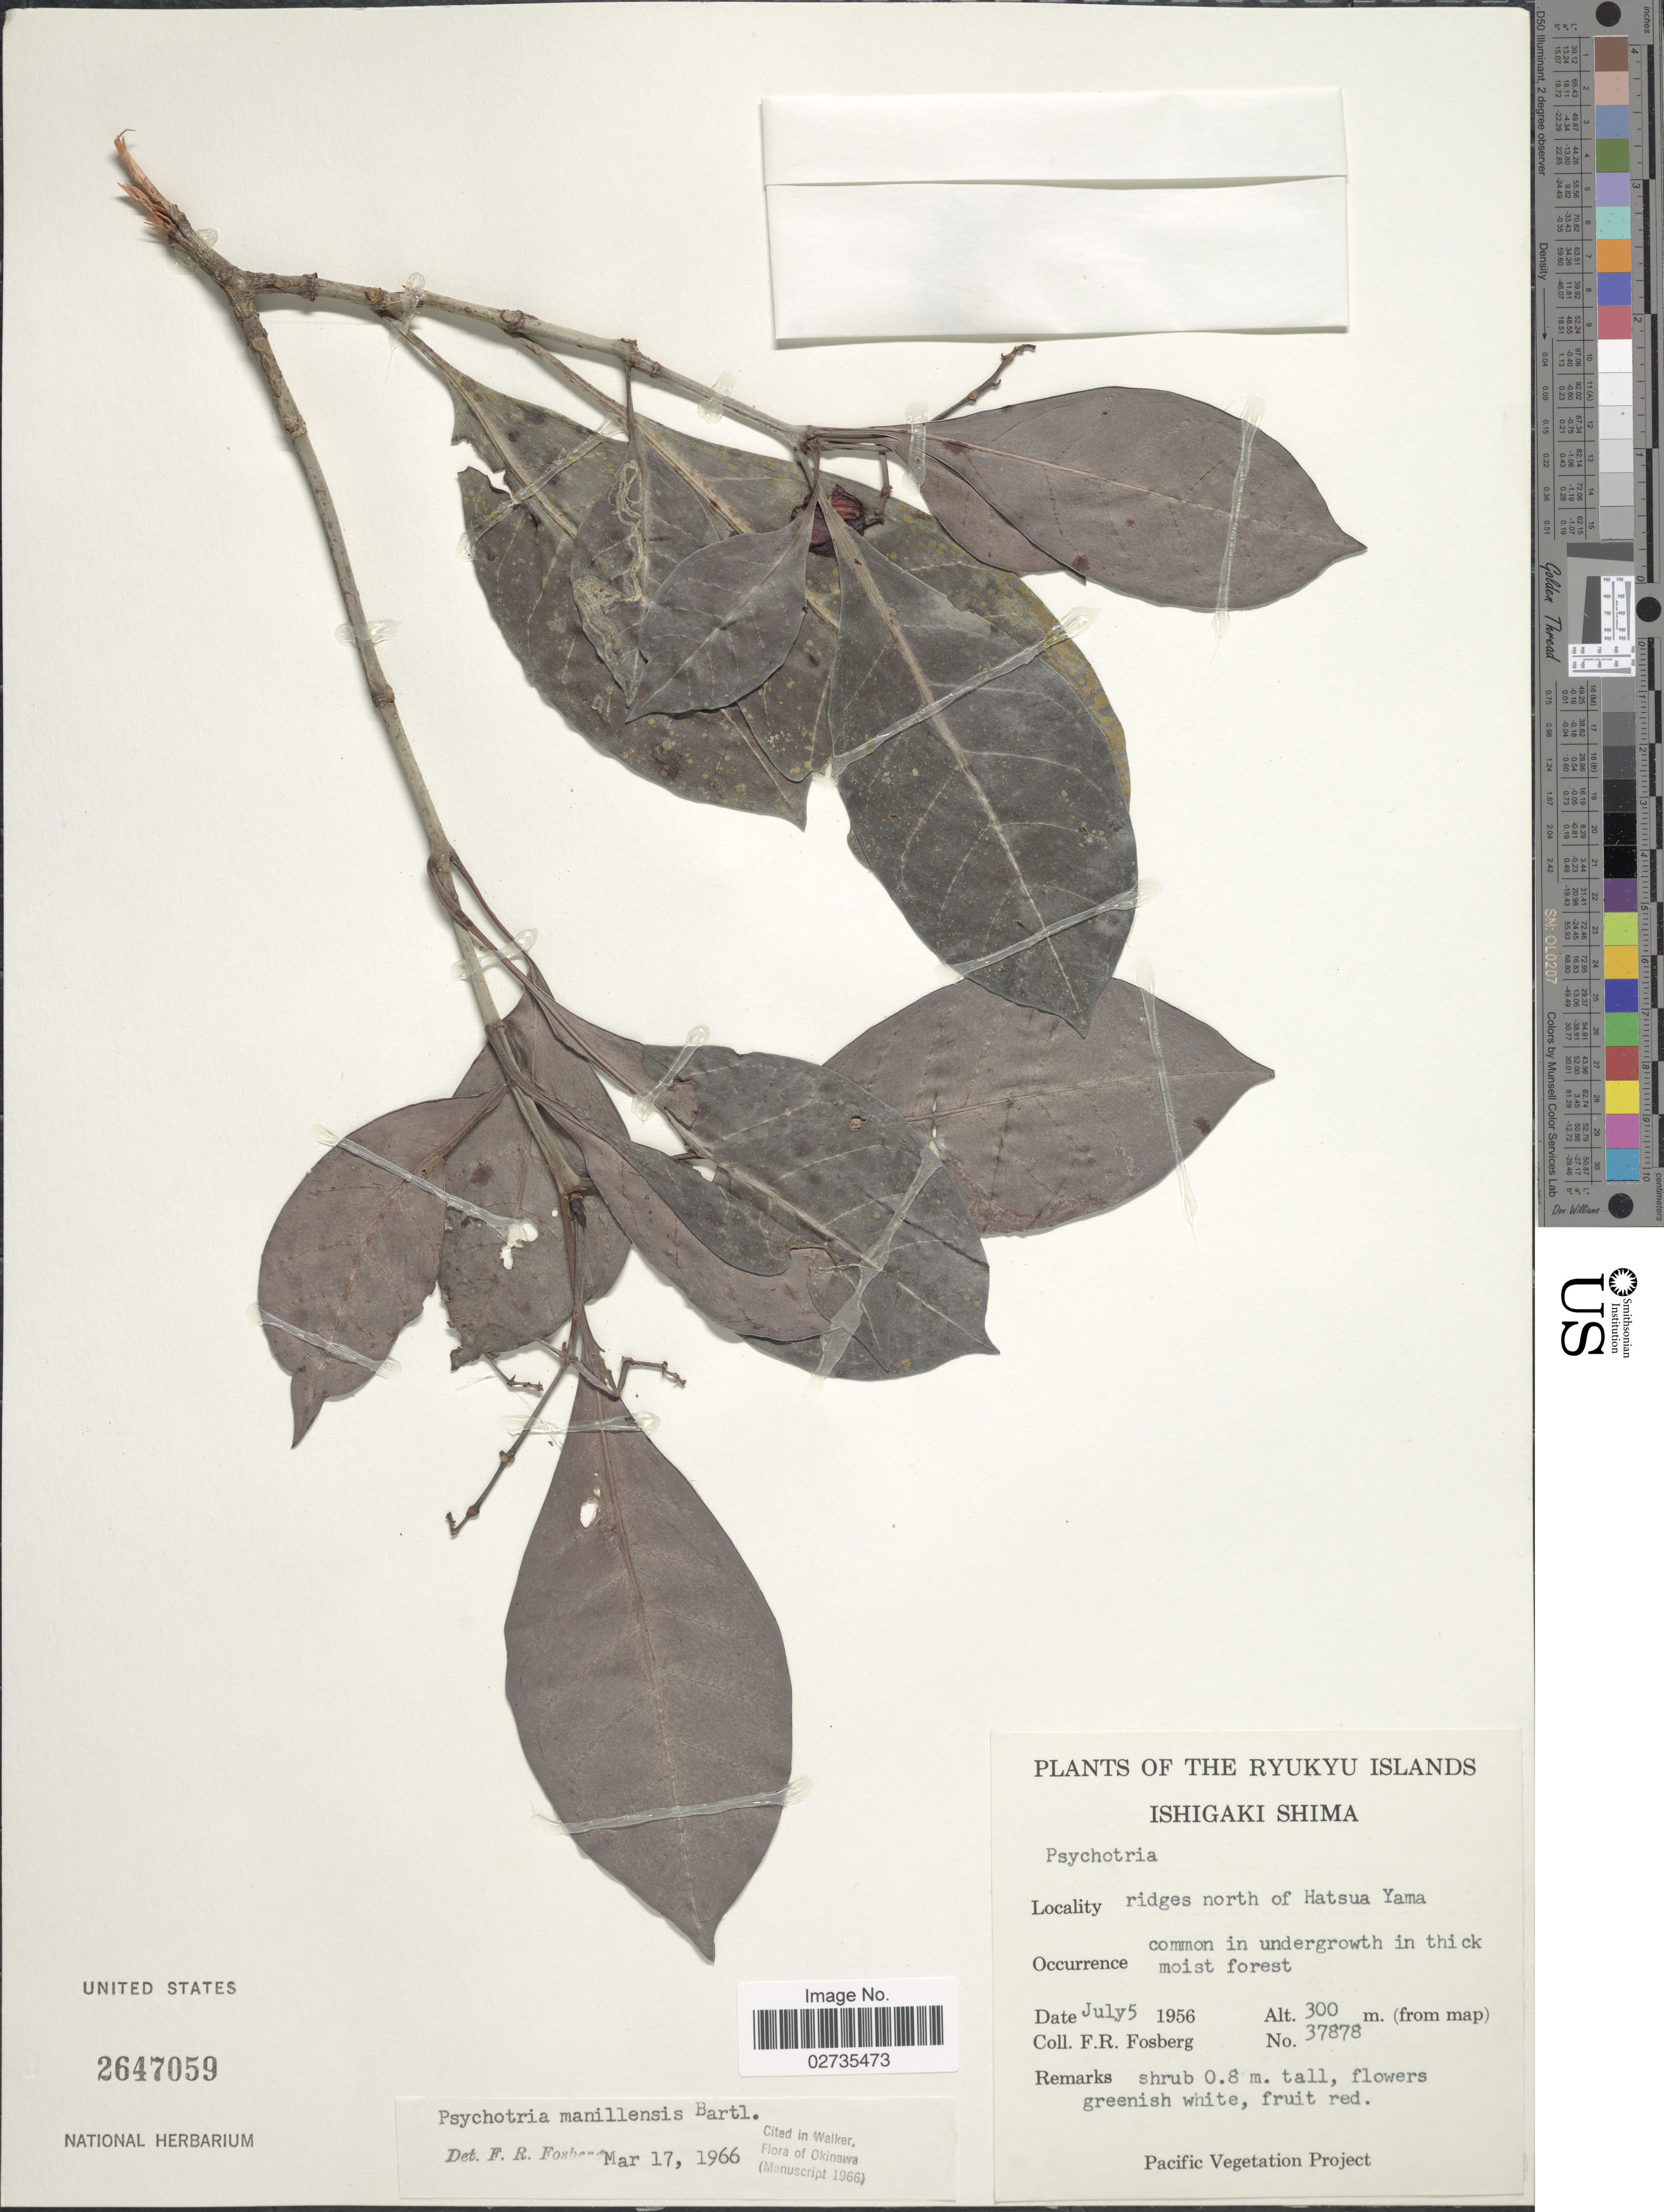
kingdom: Plantae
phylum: Tracheophyta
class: Magnoliopsida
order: Gentianales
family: Rubiaceae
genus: Psychotria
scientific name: Psychotria manillensis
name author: Bartl. ex DC.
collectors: F. R. Fosberg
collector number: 37878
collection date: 1956-07-05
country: Japan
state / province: Okinawa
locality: Ryukyu Islands. Ishigaki Shima. ridges north of Hatsua Yama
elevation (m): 300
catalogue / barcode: US 2647059